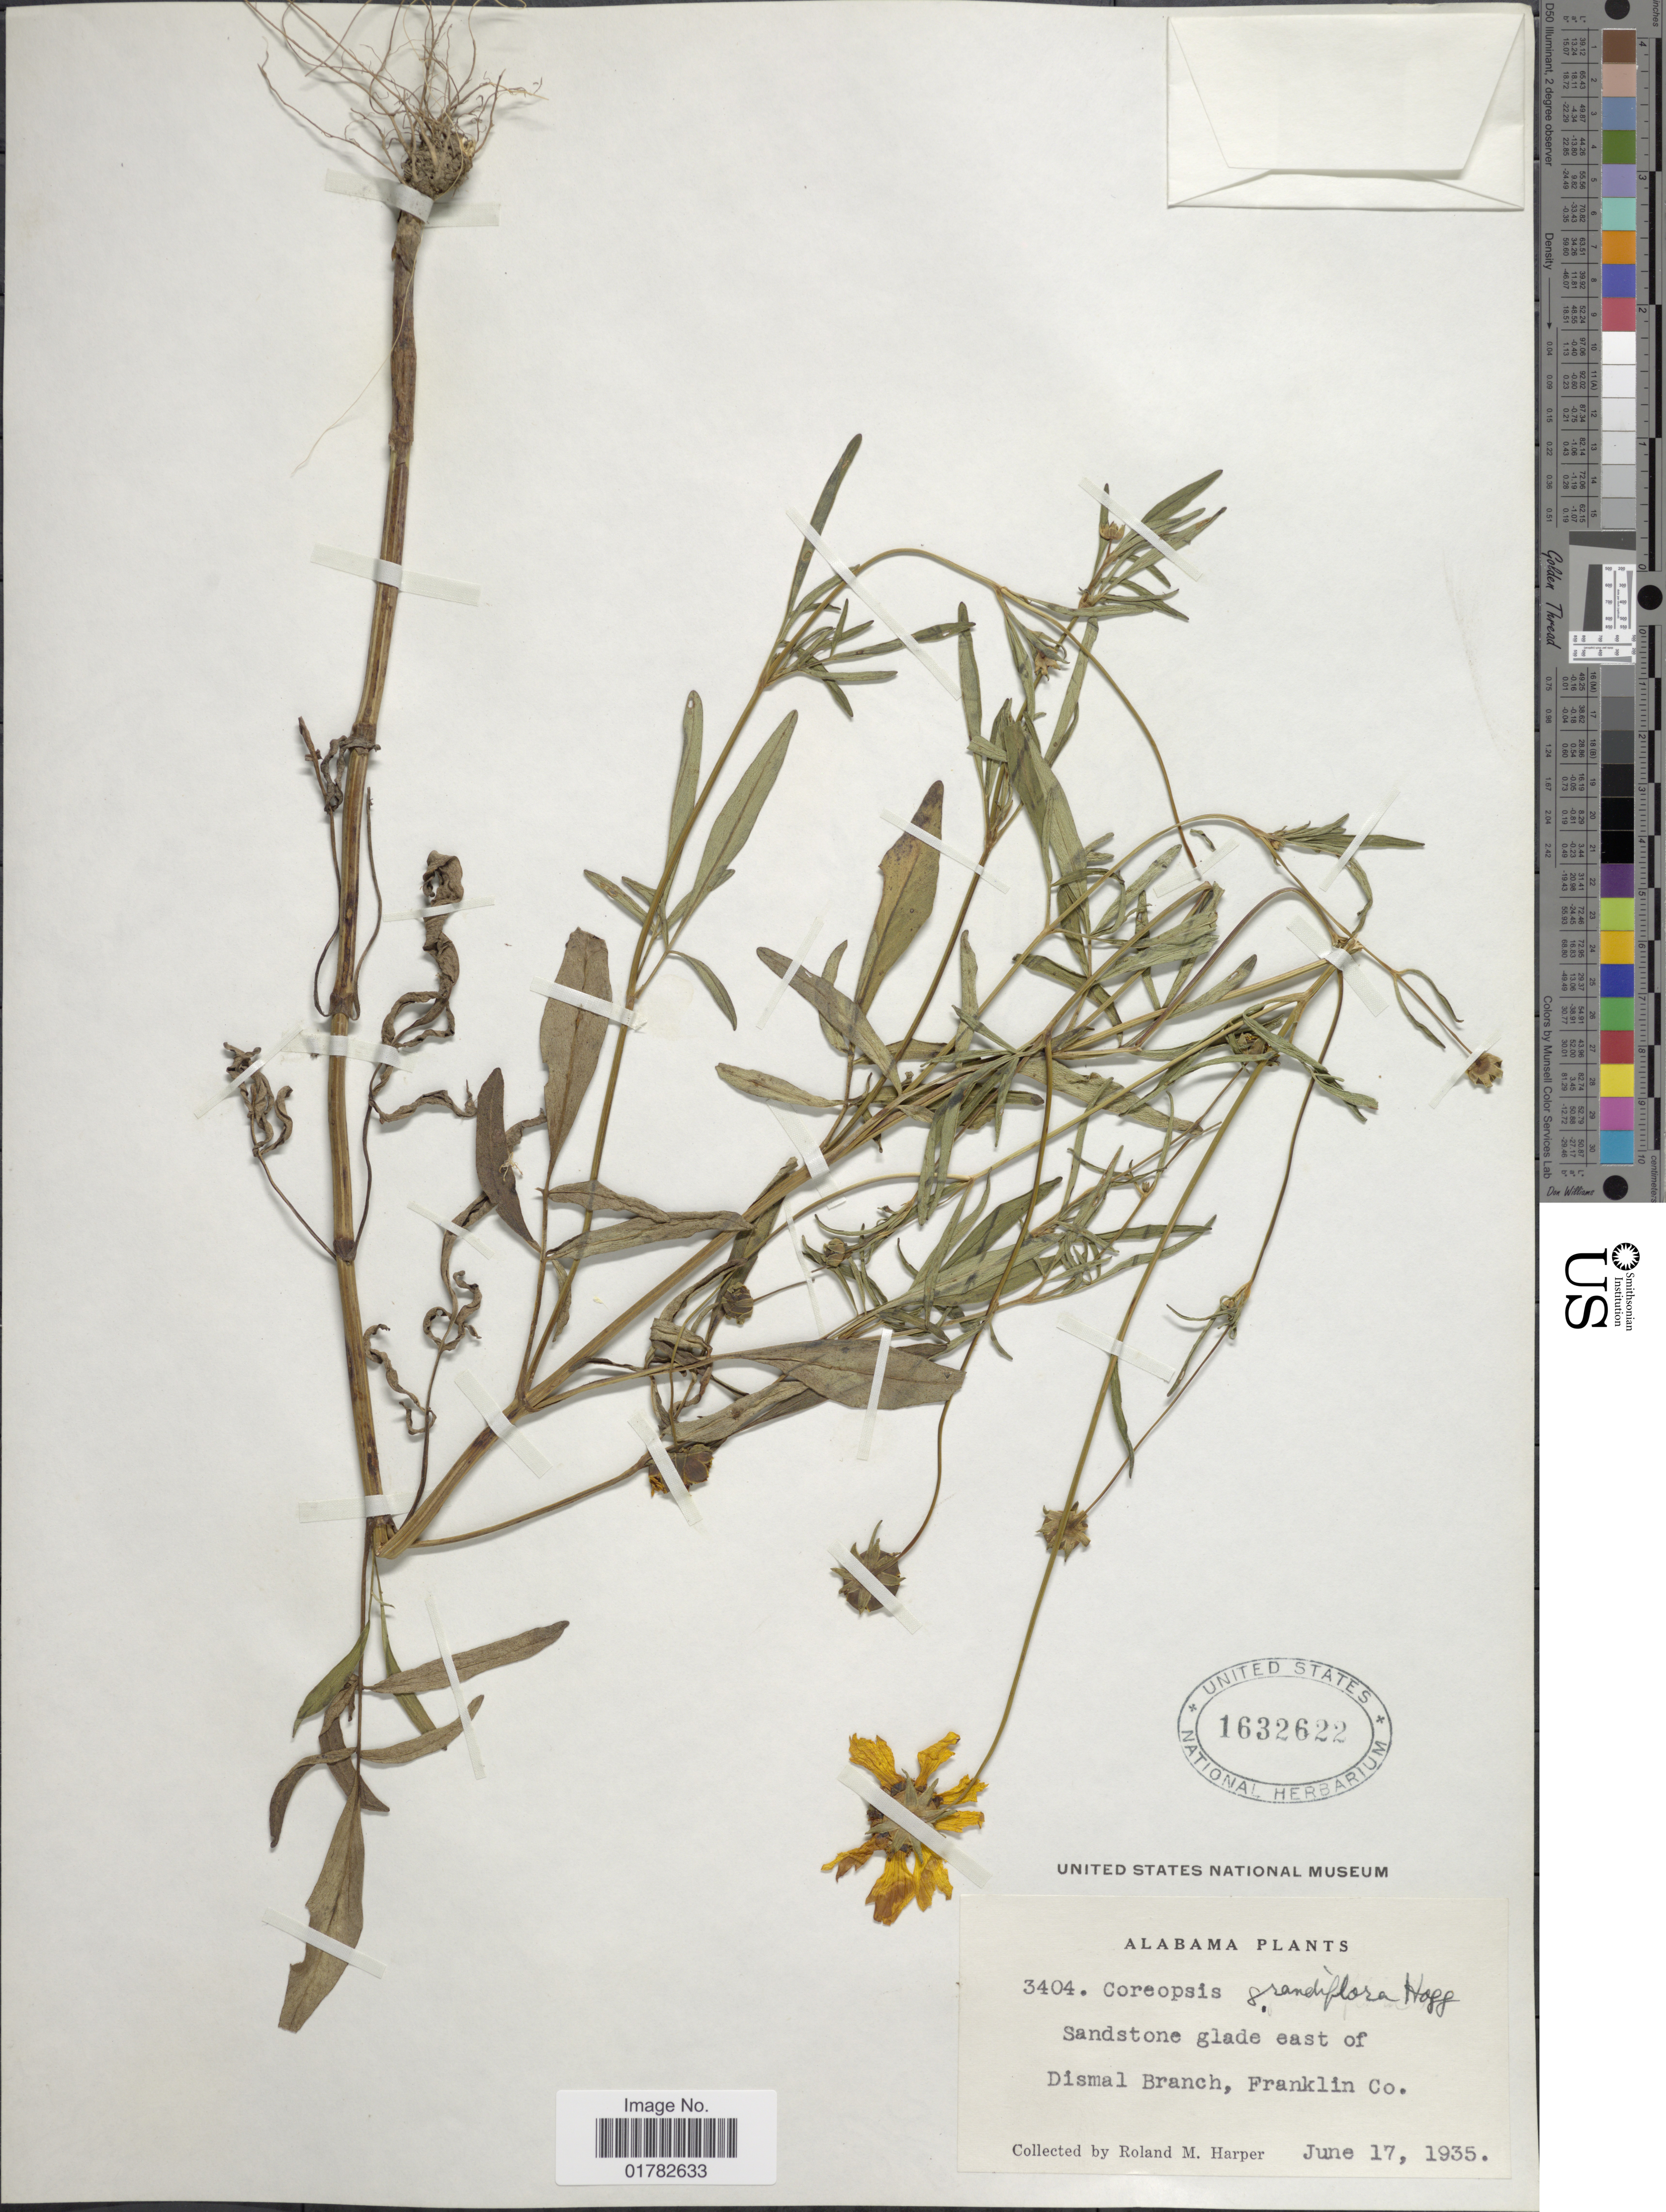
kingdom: Plantae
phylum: Tracheophyta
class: Magnoliopsida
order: Asterales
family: Asteraceae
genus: Coreopsis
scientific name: Coreopsis grandiflora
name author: Nutt.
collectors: R. M. Harper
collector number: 3404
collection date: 1935-06-17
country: United States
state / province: Alabama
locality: Sandstone glade east of Dismal Branch, Franklin Co.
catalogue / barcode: US 1632622